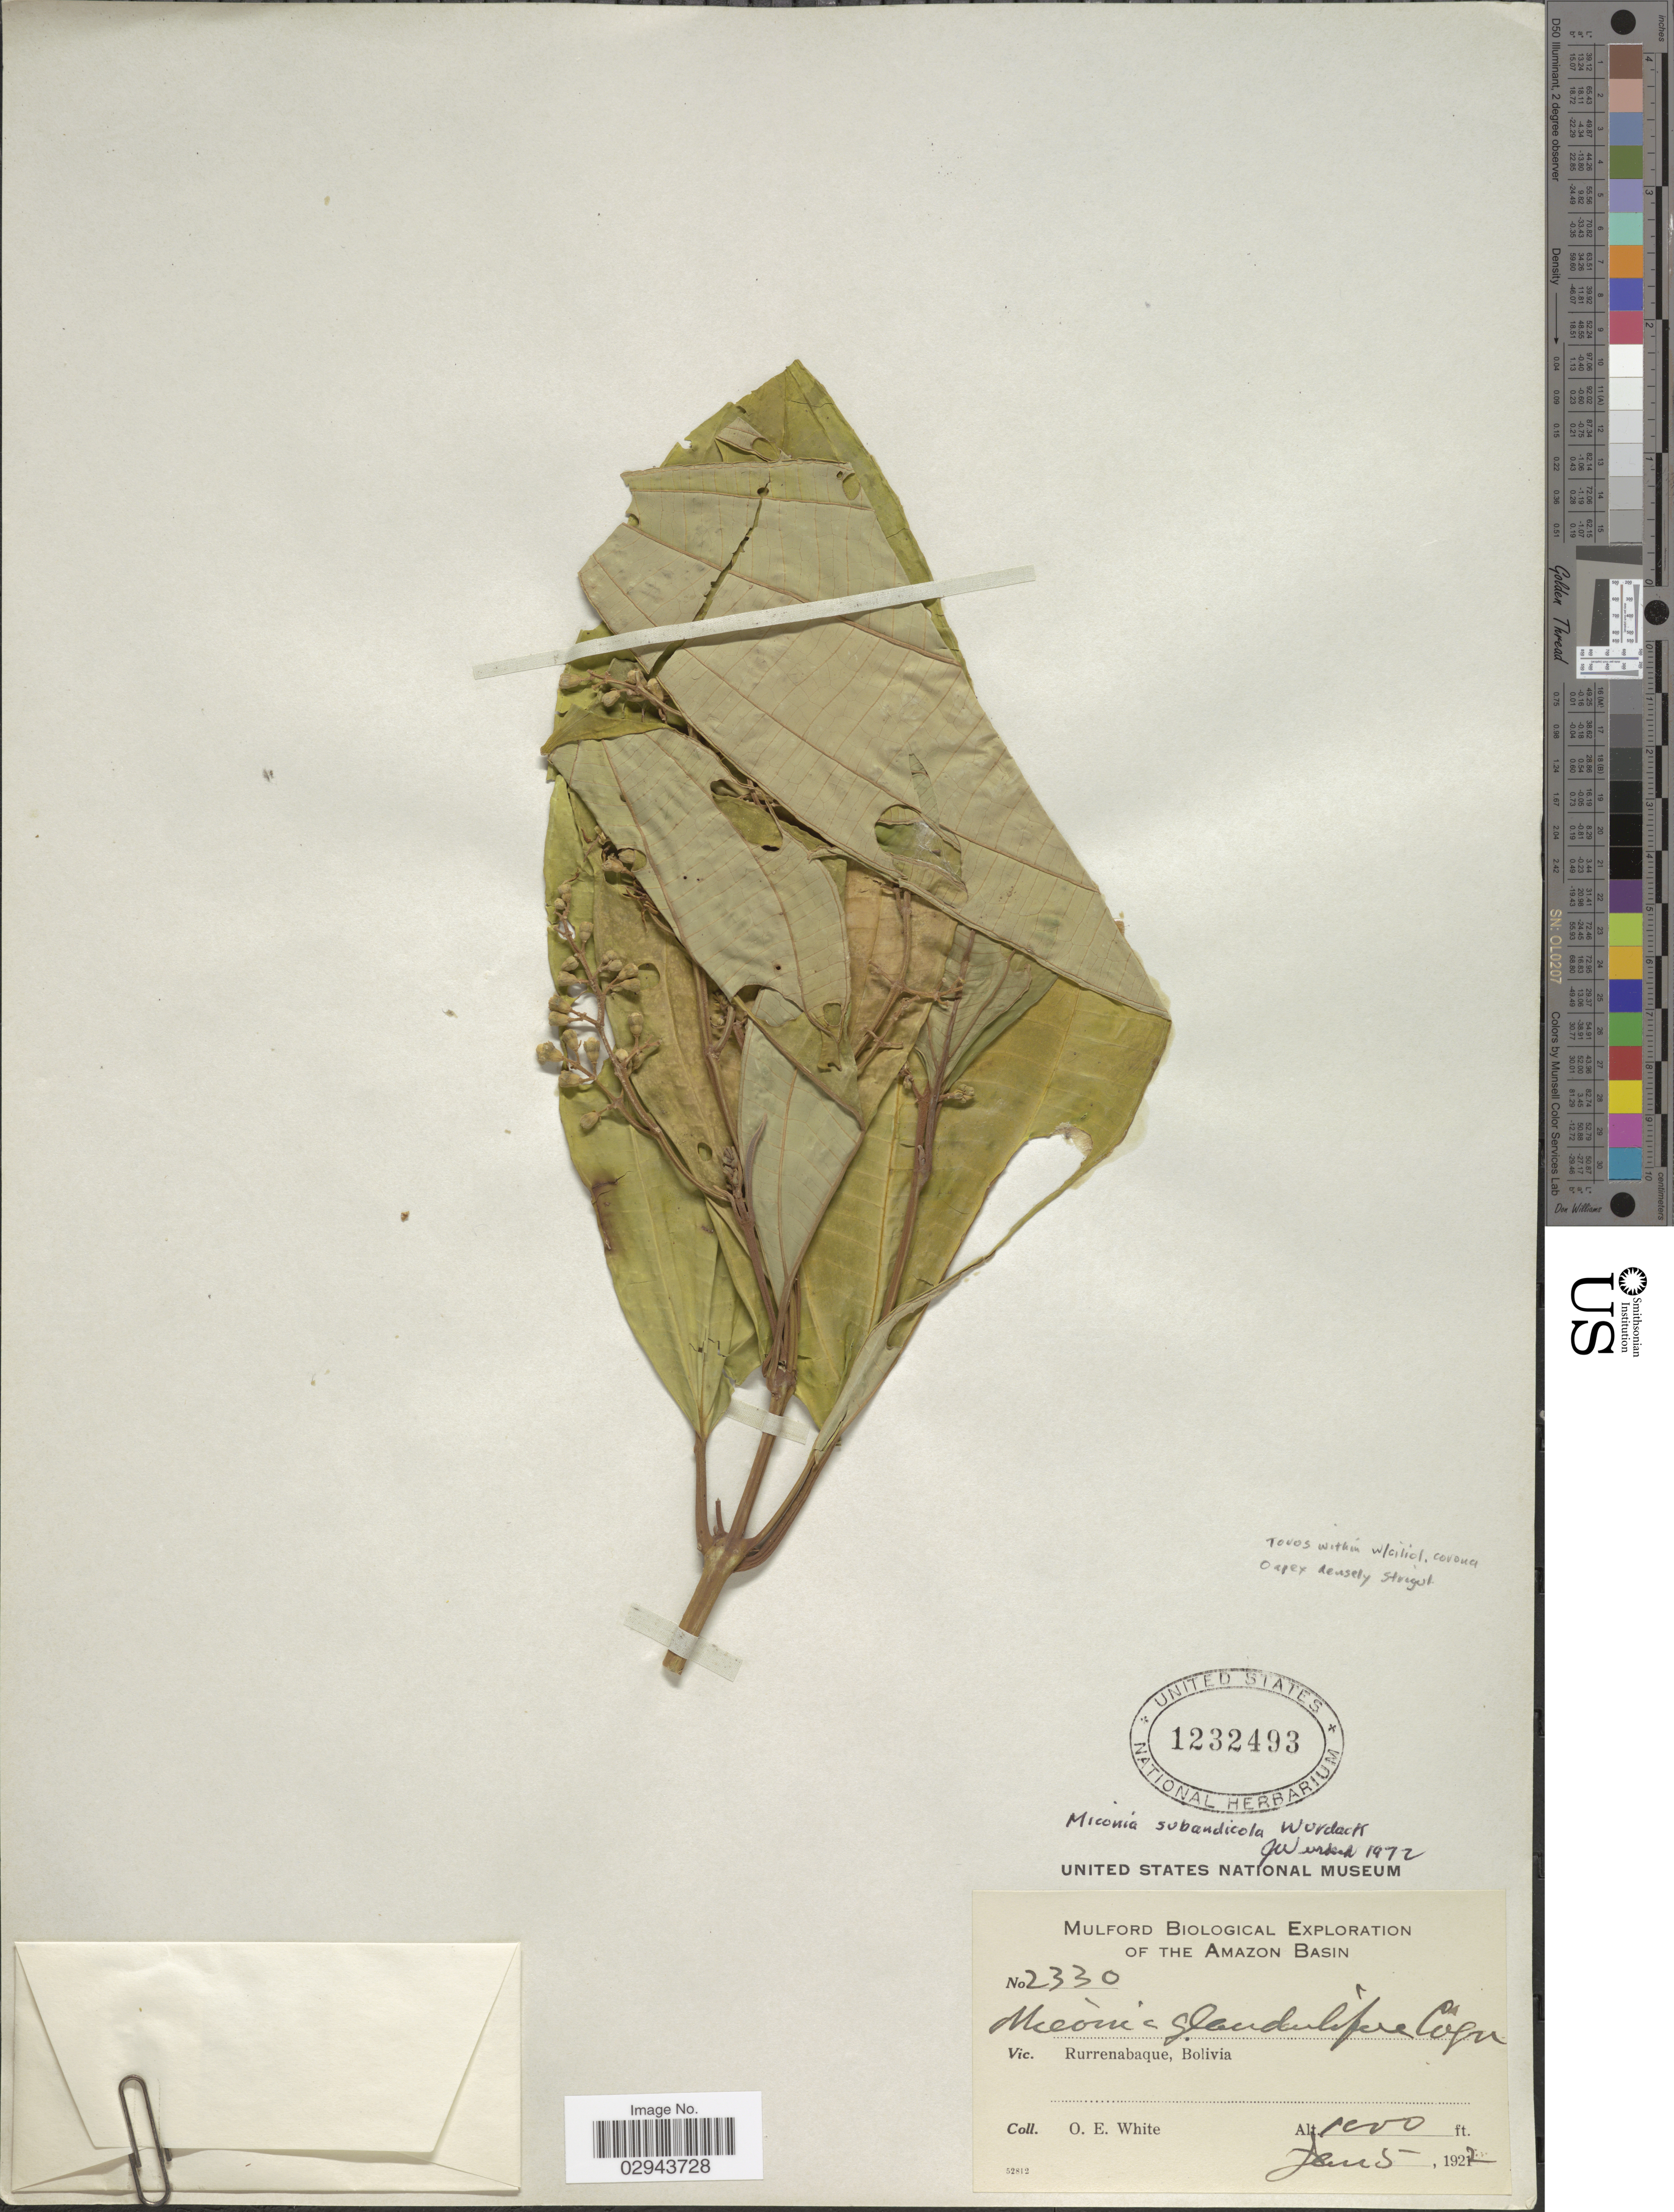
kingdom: Plantae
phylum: Tracheophyta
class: Magnoliopsida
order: Myrtales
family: Melastomataceae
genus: Miconia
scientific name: Miconia subandicola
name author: Wurdack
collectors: O. E. White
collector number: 2330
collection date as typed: Jan. 5, 1922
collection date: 1922-01-05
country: Bolivia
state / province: Beni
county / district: José Ballivián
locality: Rurrenabaque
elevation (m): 305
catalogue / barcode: US 1232493